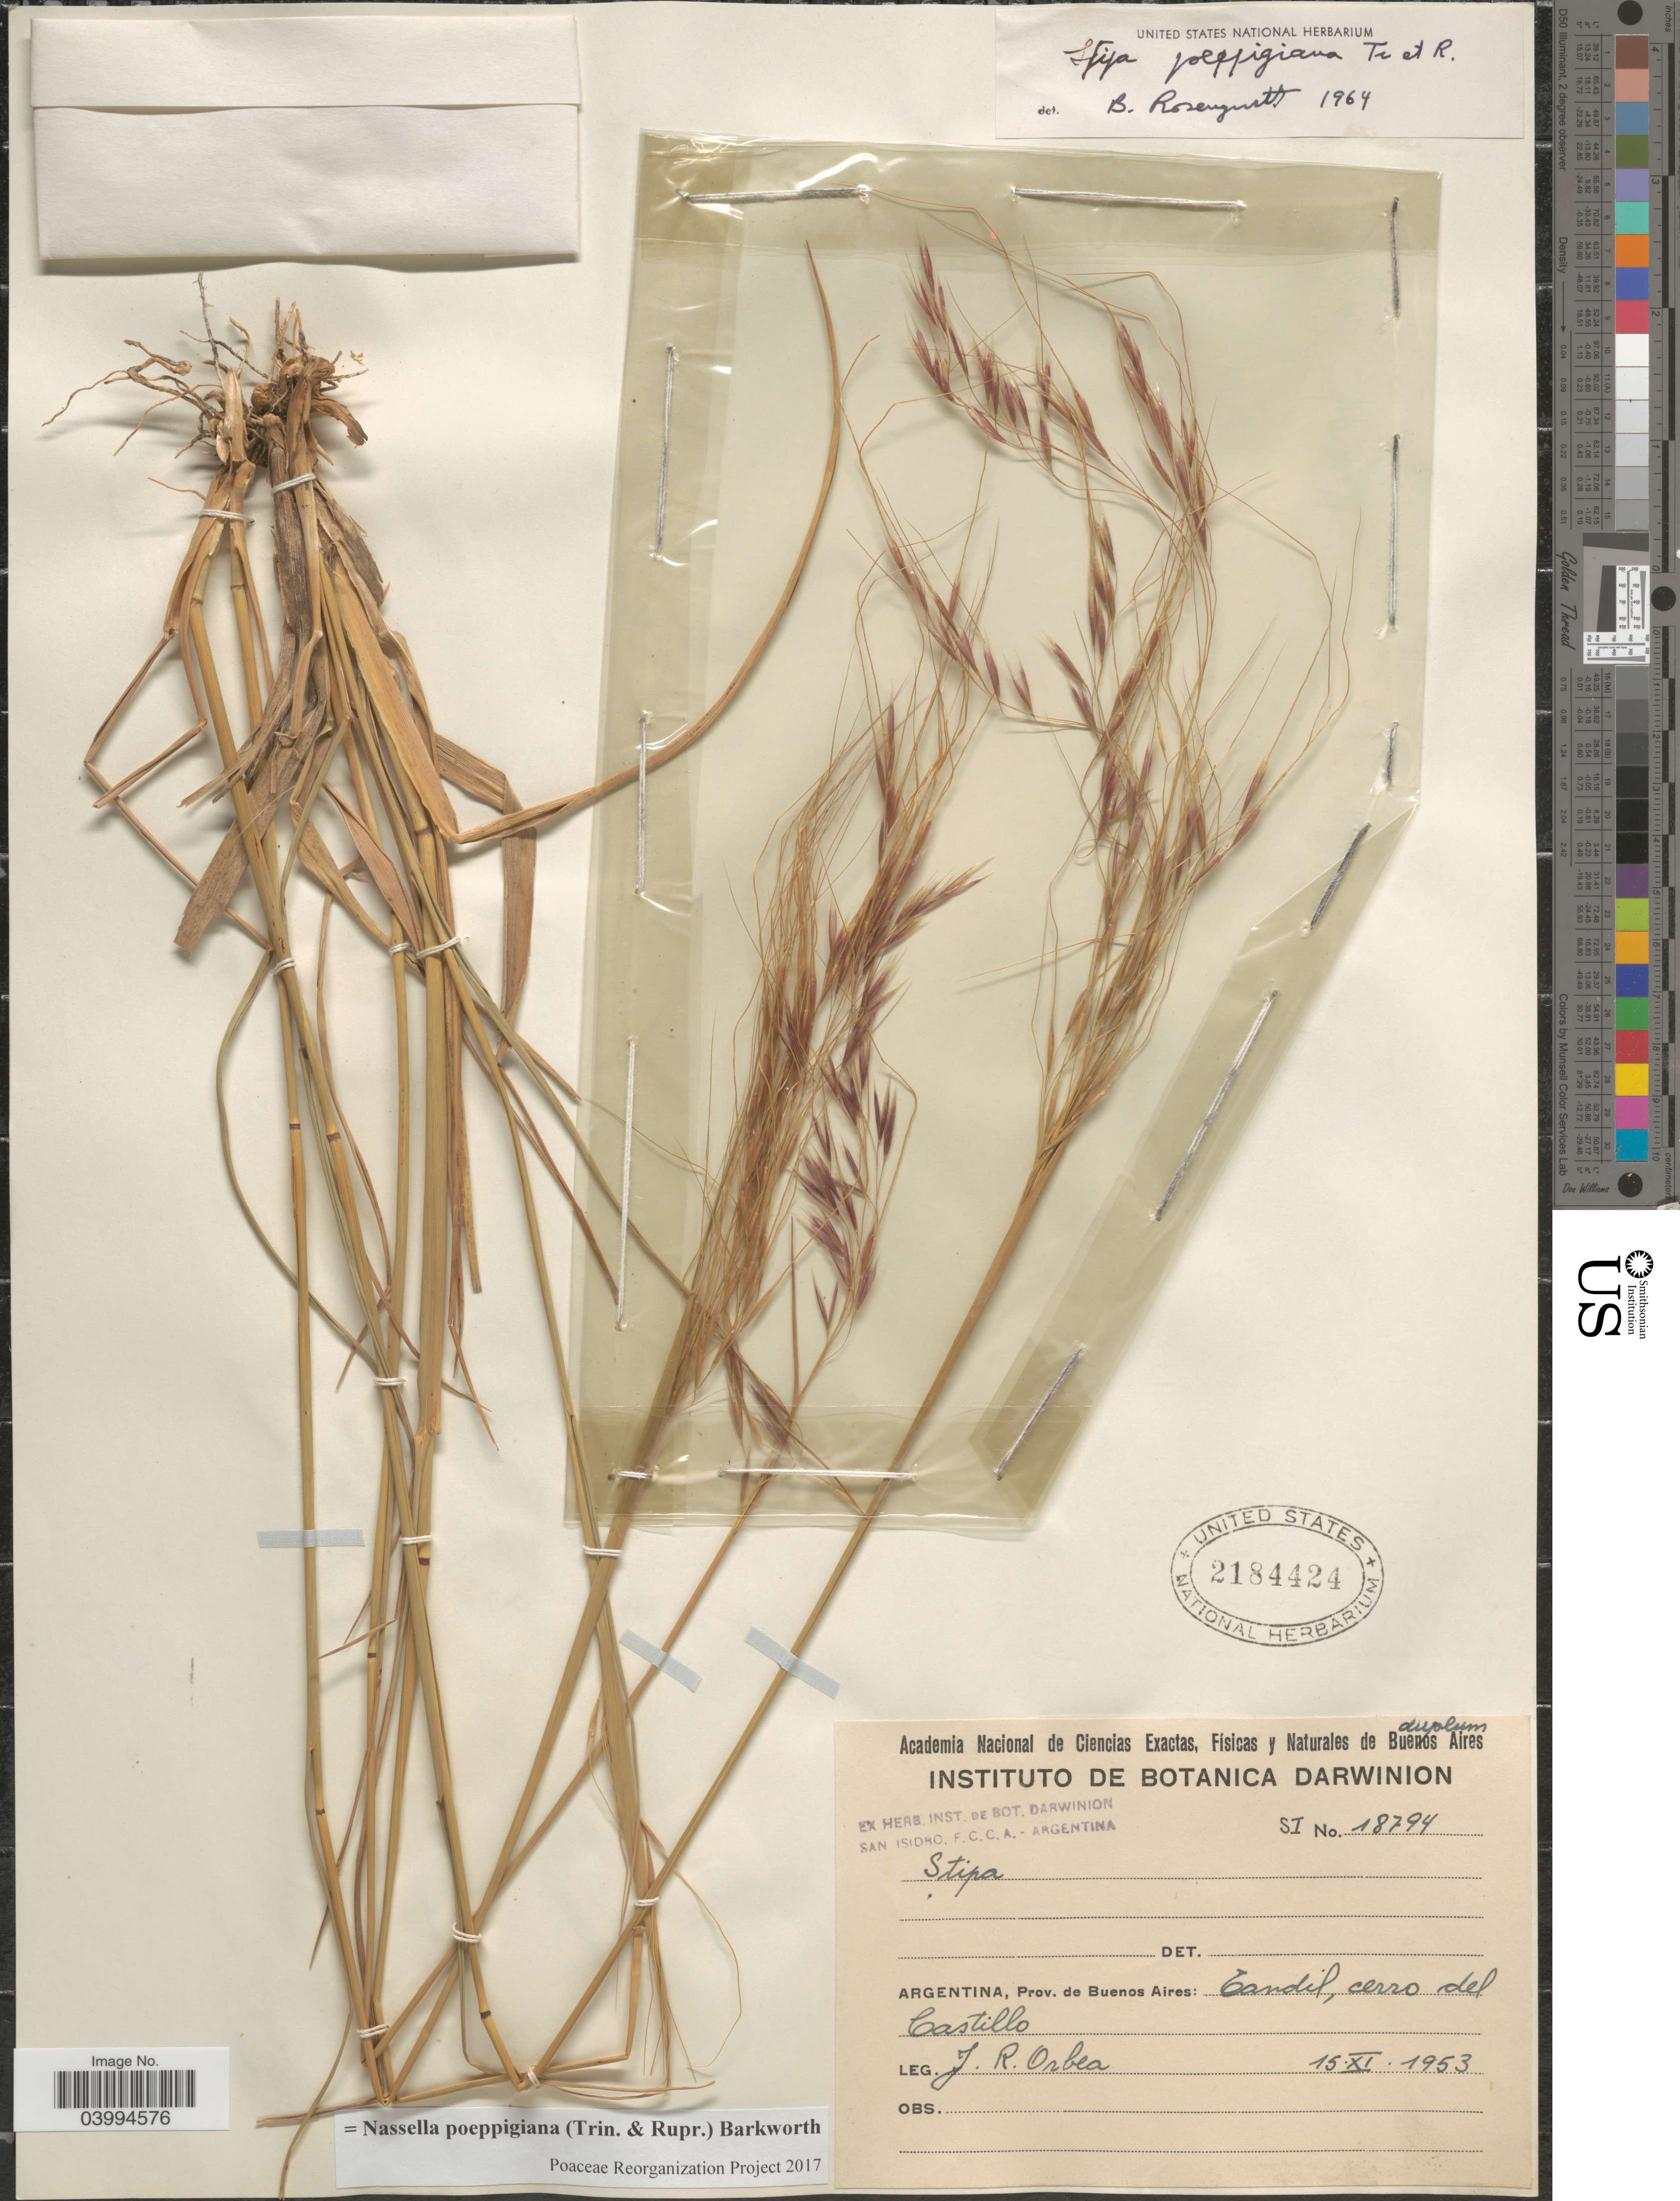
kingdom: Plantae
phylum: Tracheophyta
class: Liliopsida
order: Poales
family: Poaceae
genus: Nassella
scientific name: Nassella poeppigiana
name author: (Trin. & Rupr.) Barkworth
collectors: J. Orbea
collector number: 18794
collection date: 1953-11-15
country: Argentina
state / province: Buenos Aires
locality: Tandil, cerro del Castillo.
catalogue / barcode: US 2184424